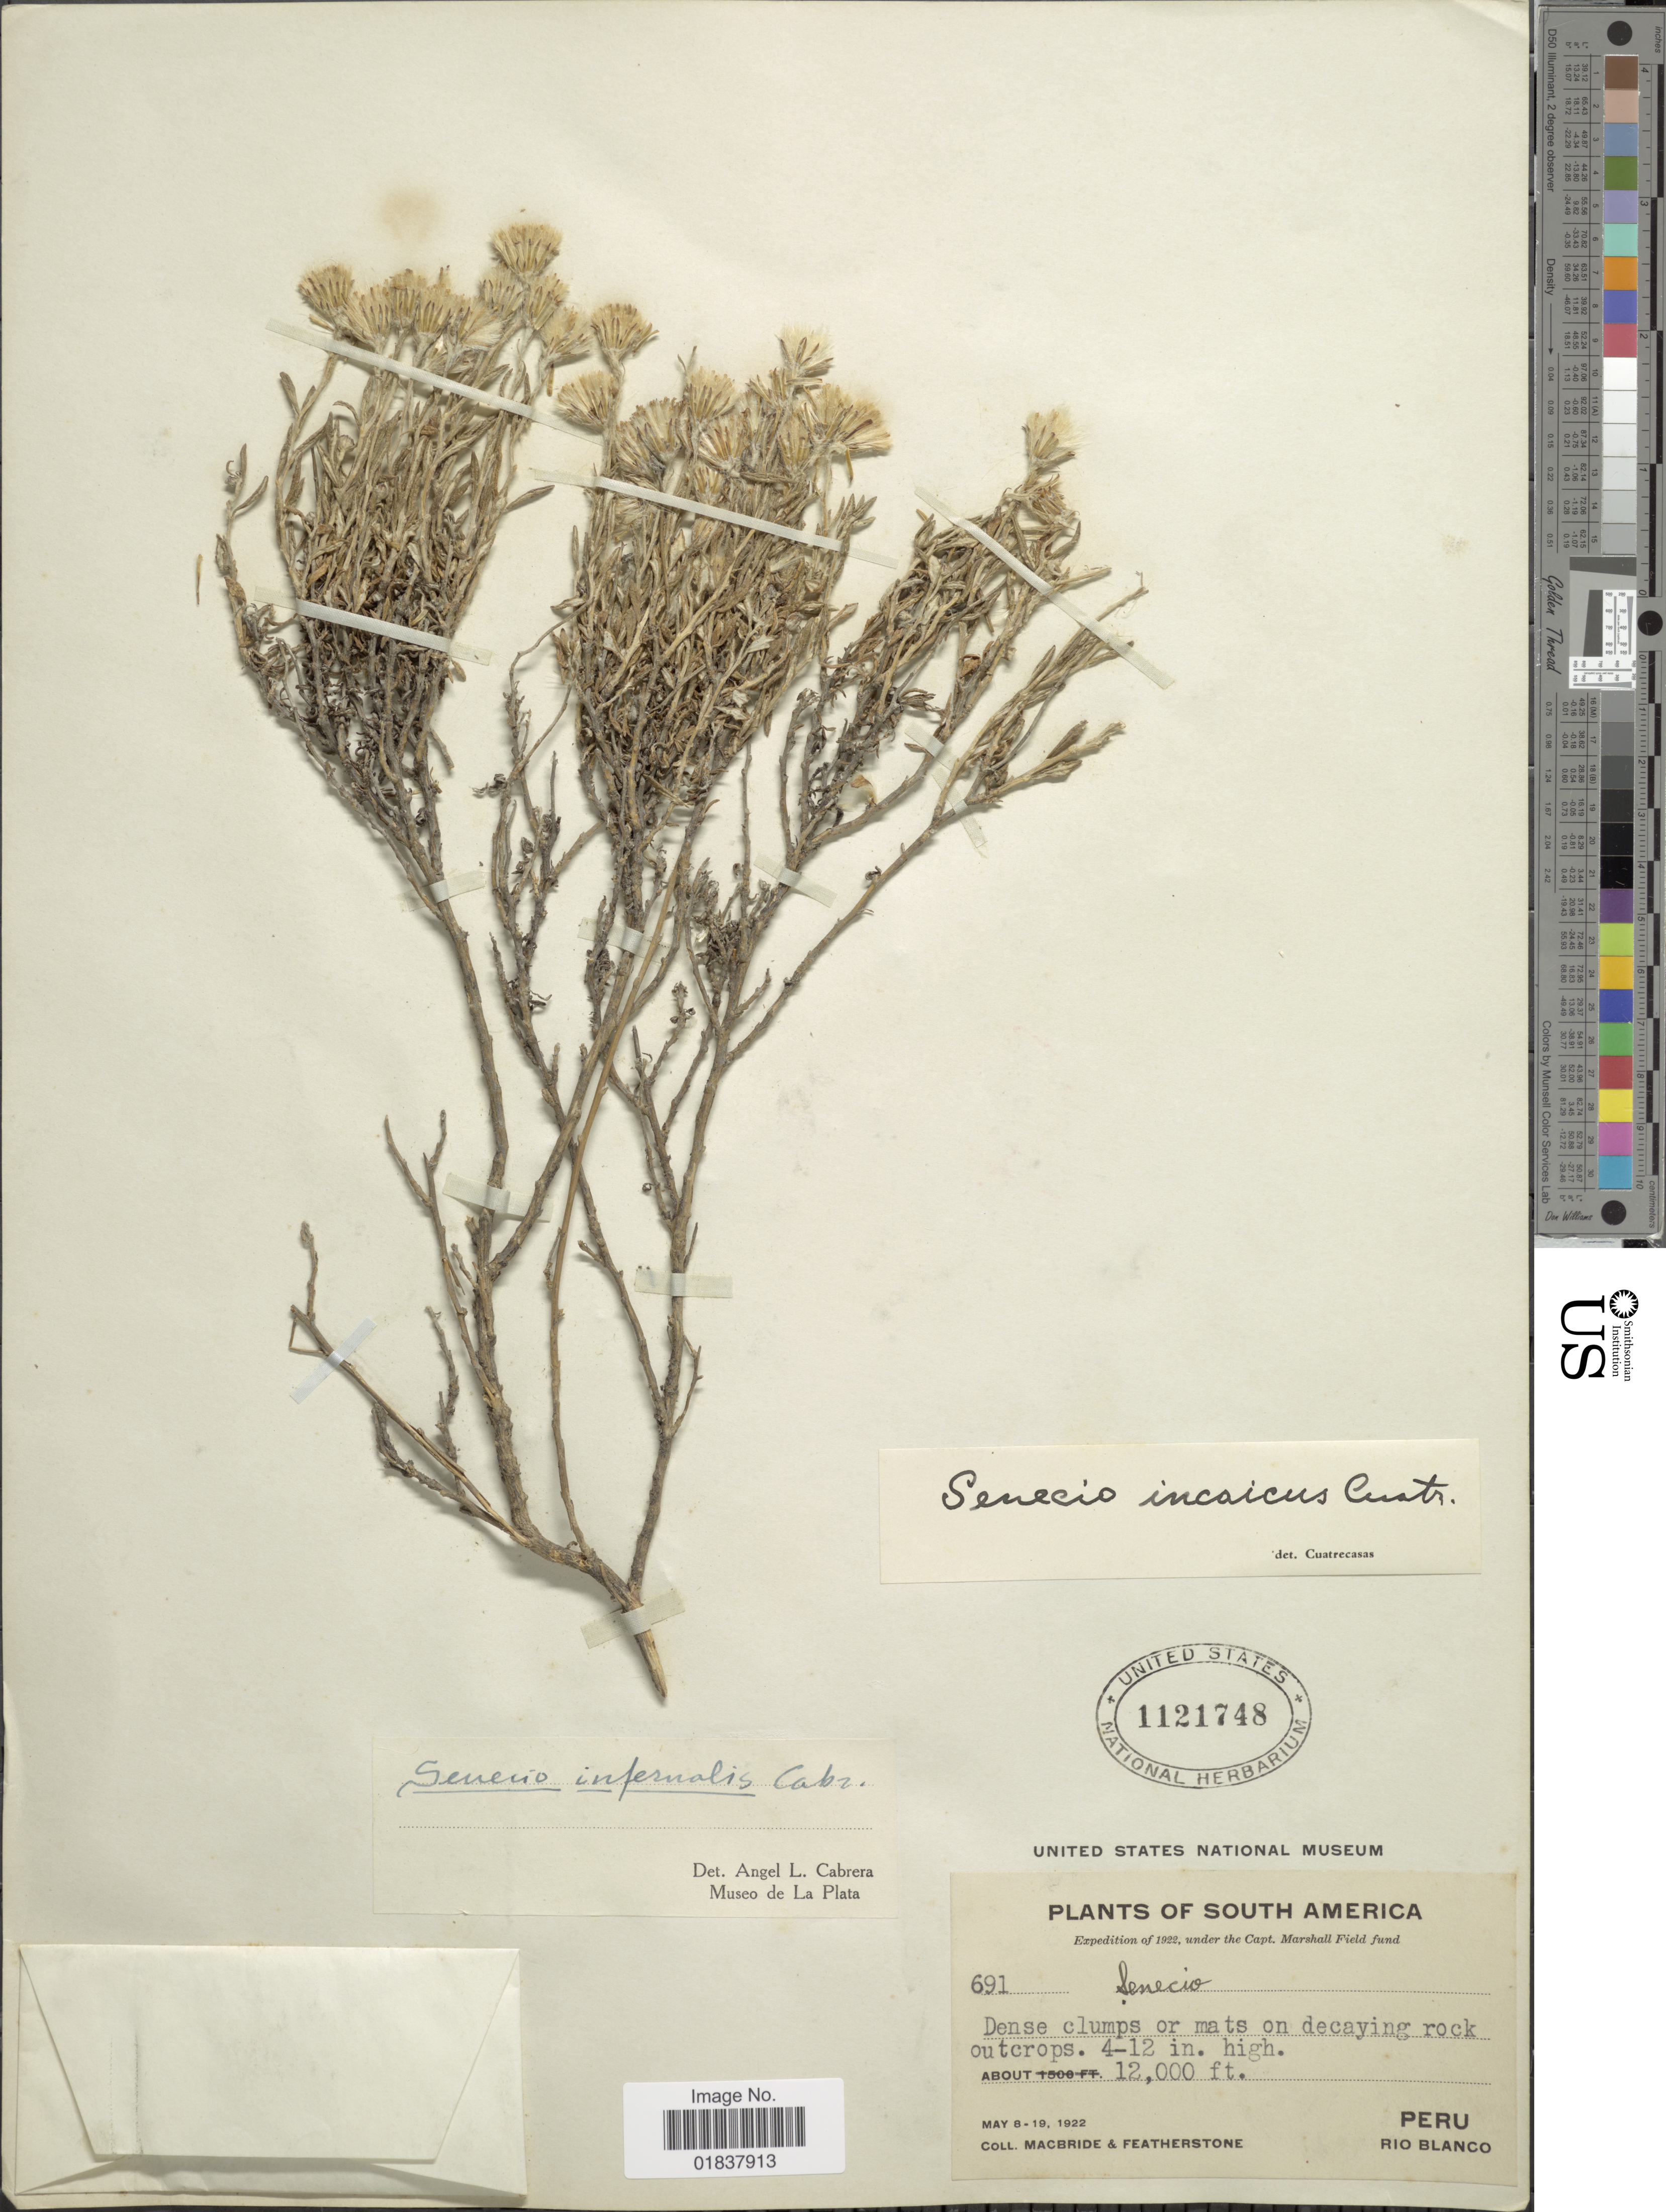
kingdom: Plantae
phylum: Tracheophyta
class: Magnoliopsida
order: Asterales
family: Asteraceae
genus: Senecio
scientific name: Senecio infernalis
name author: Cabrera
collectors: Macbride, -- & -. Featherstone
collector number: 691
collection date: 1922-05-08/1922-05-19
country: Peru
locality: South America, Rio Blanco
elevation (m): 3658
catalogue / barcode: US 1121748